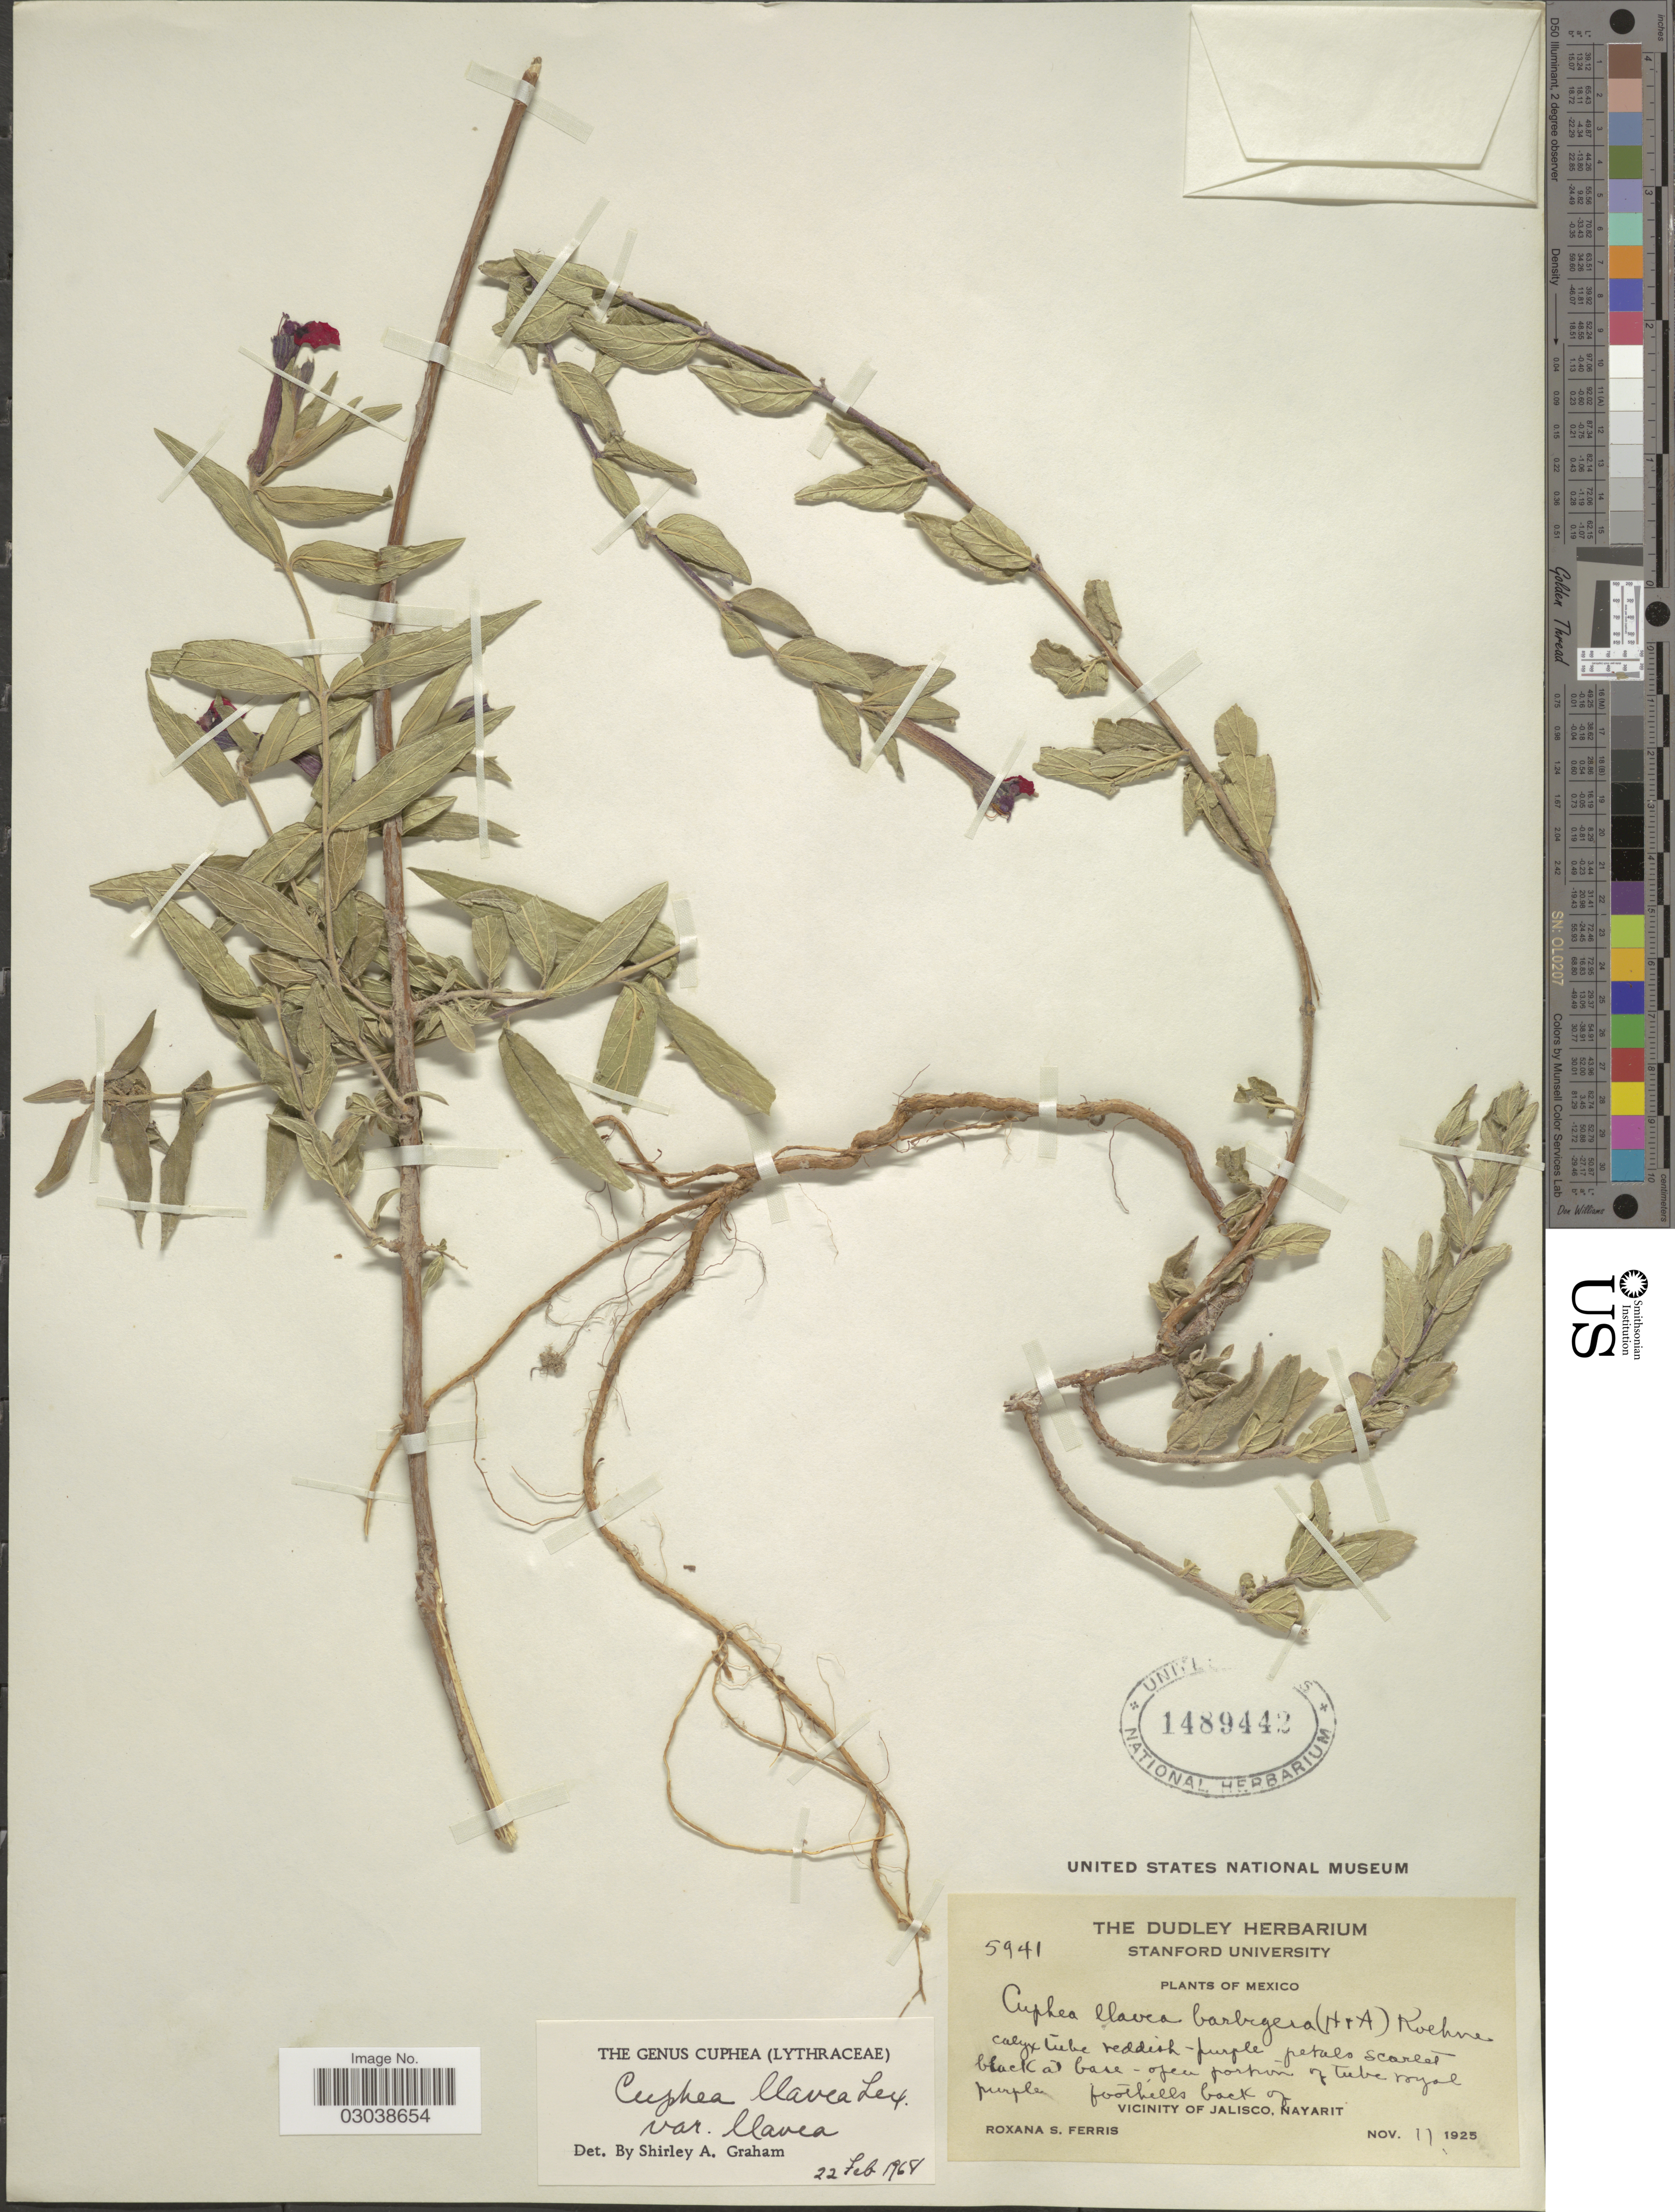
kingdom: Plantae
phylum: Tracheophyta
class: Magnoliopsida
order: Myrtales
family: Lythraceae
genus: Cuphea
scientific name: Cuphea llavea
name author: Lex.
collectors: R. S. Ferris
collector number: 5941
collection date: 1925-11-11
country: Mexico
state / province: Nayarit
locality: Foothills back of Vicinity of Jalisco, Nayarit.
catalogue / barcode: US 1489442